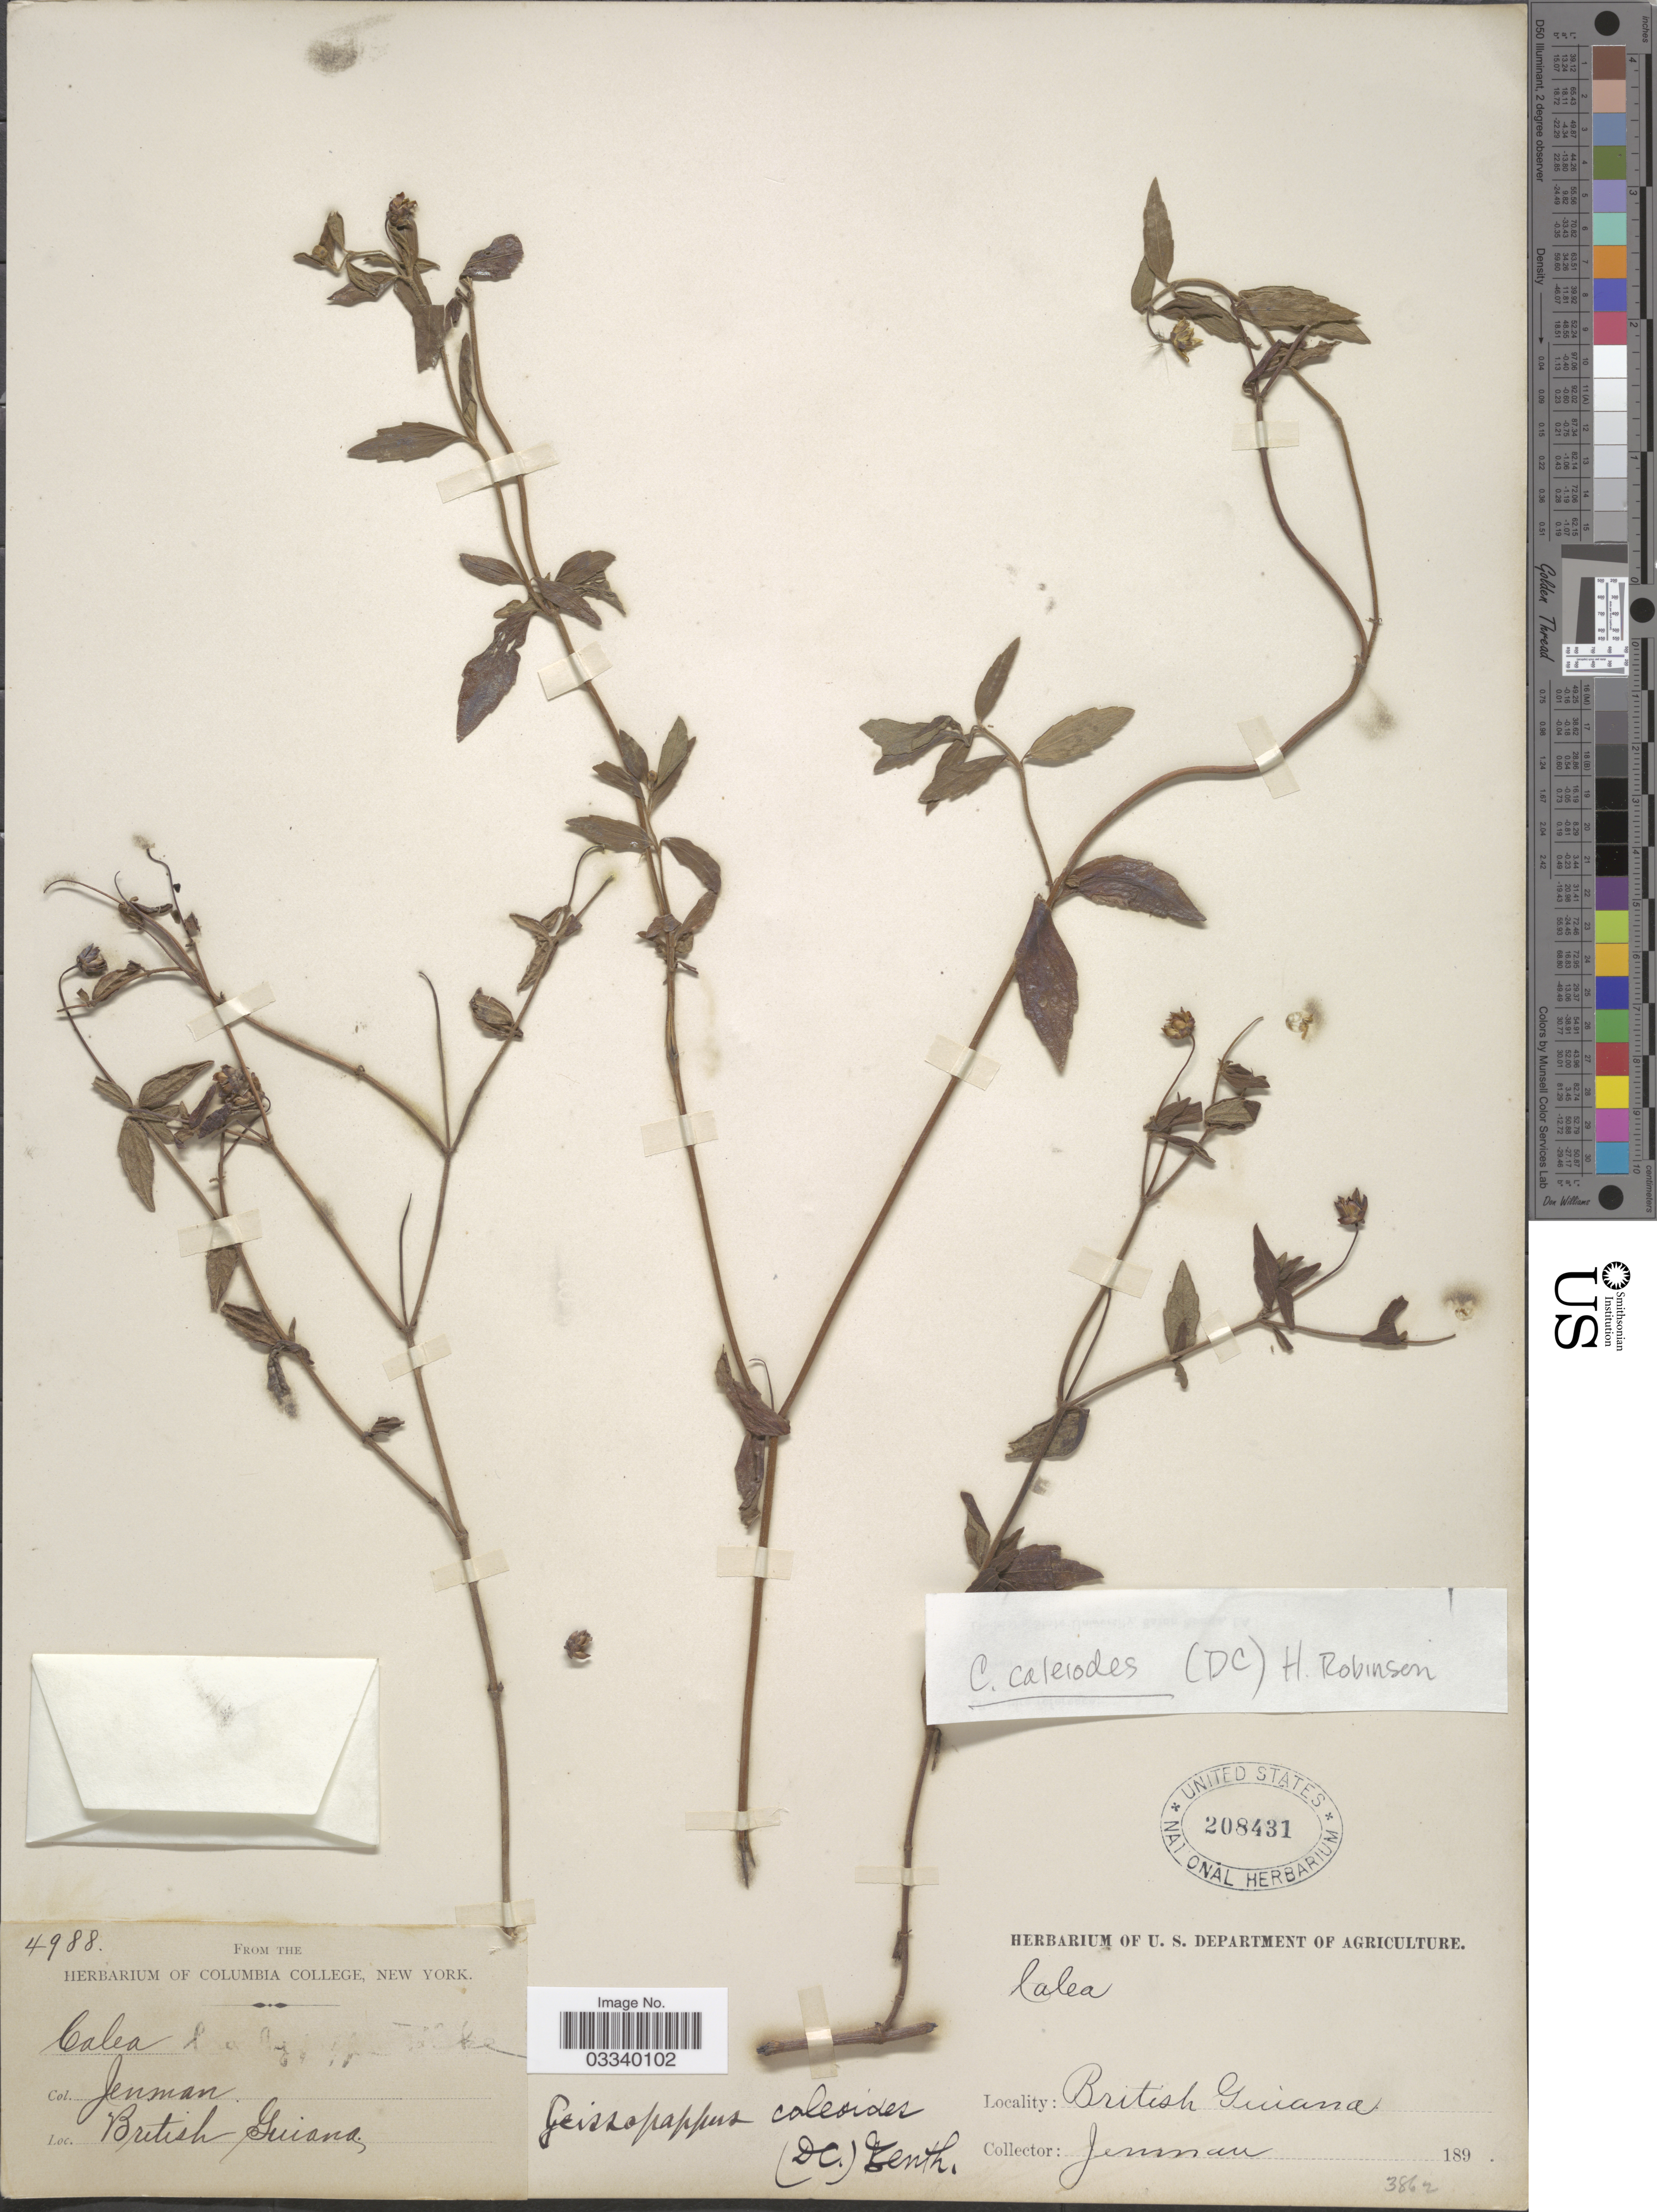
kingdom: Plantae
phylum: Tracheophyta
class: Magnoliopsida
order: Asterales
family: Asteraceae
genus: Calea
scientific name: Calea caleoides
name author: (DC.) H. Rob.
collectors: -. Jenman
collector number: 4988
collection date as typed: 189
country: Guyana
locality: British Guiana.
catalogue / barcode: US 208431